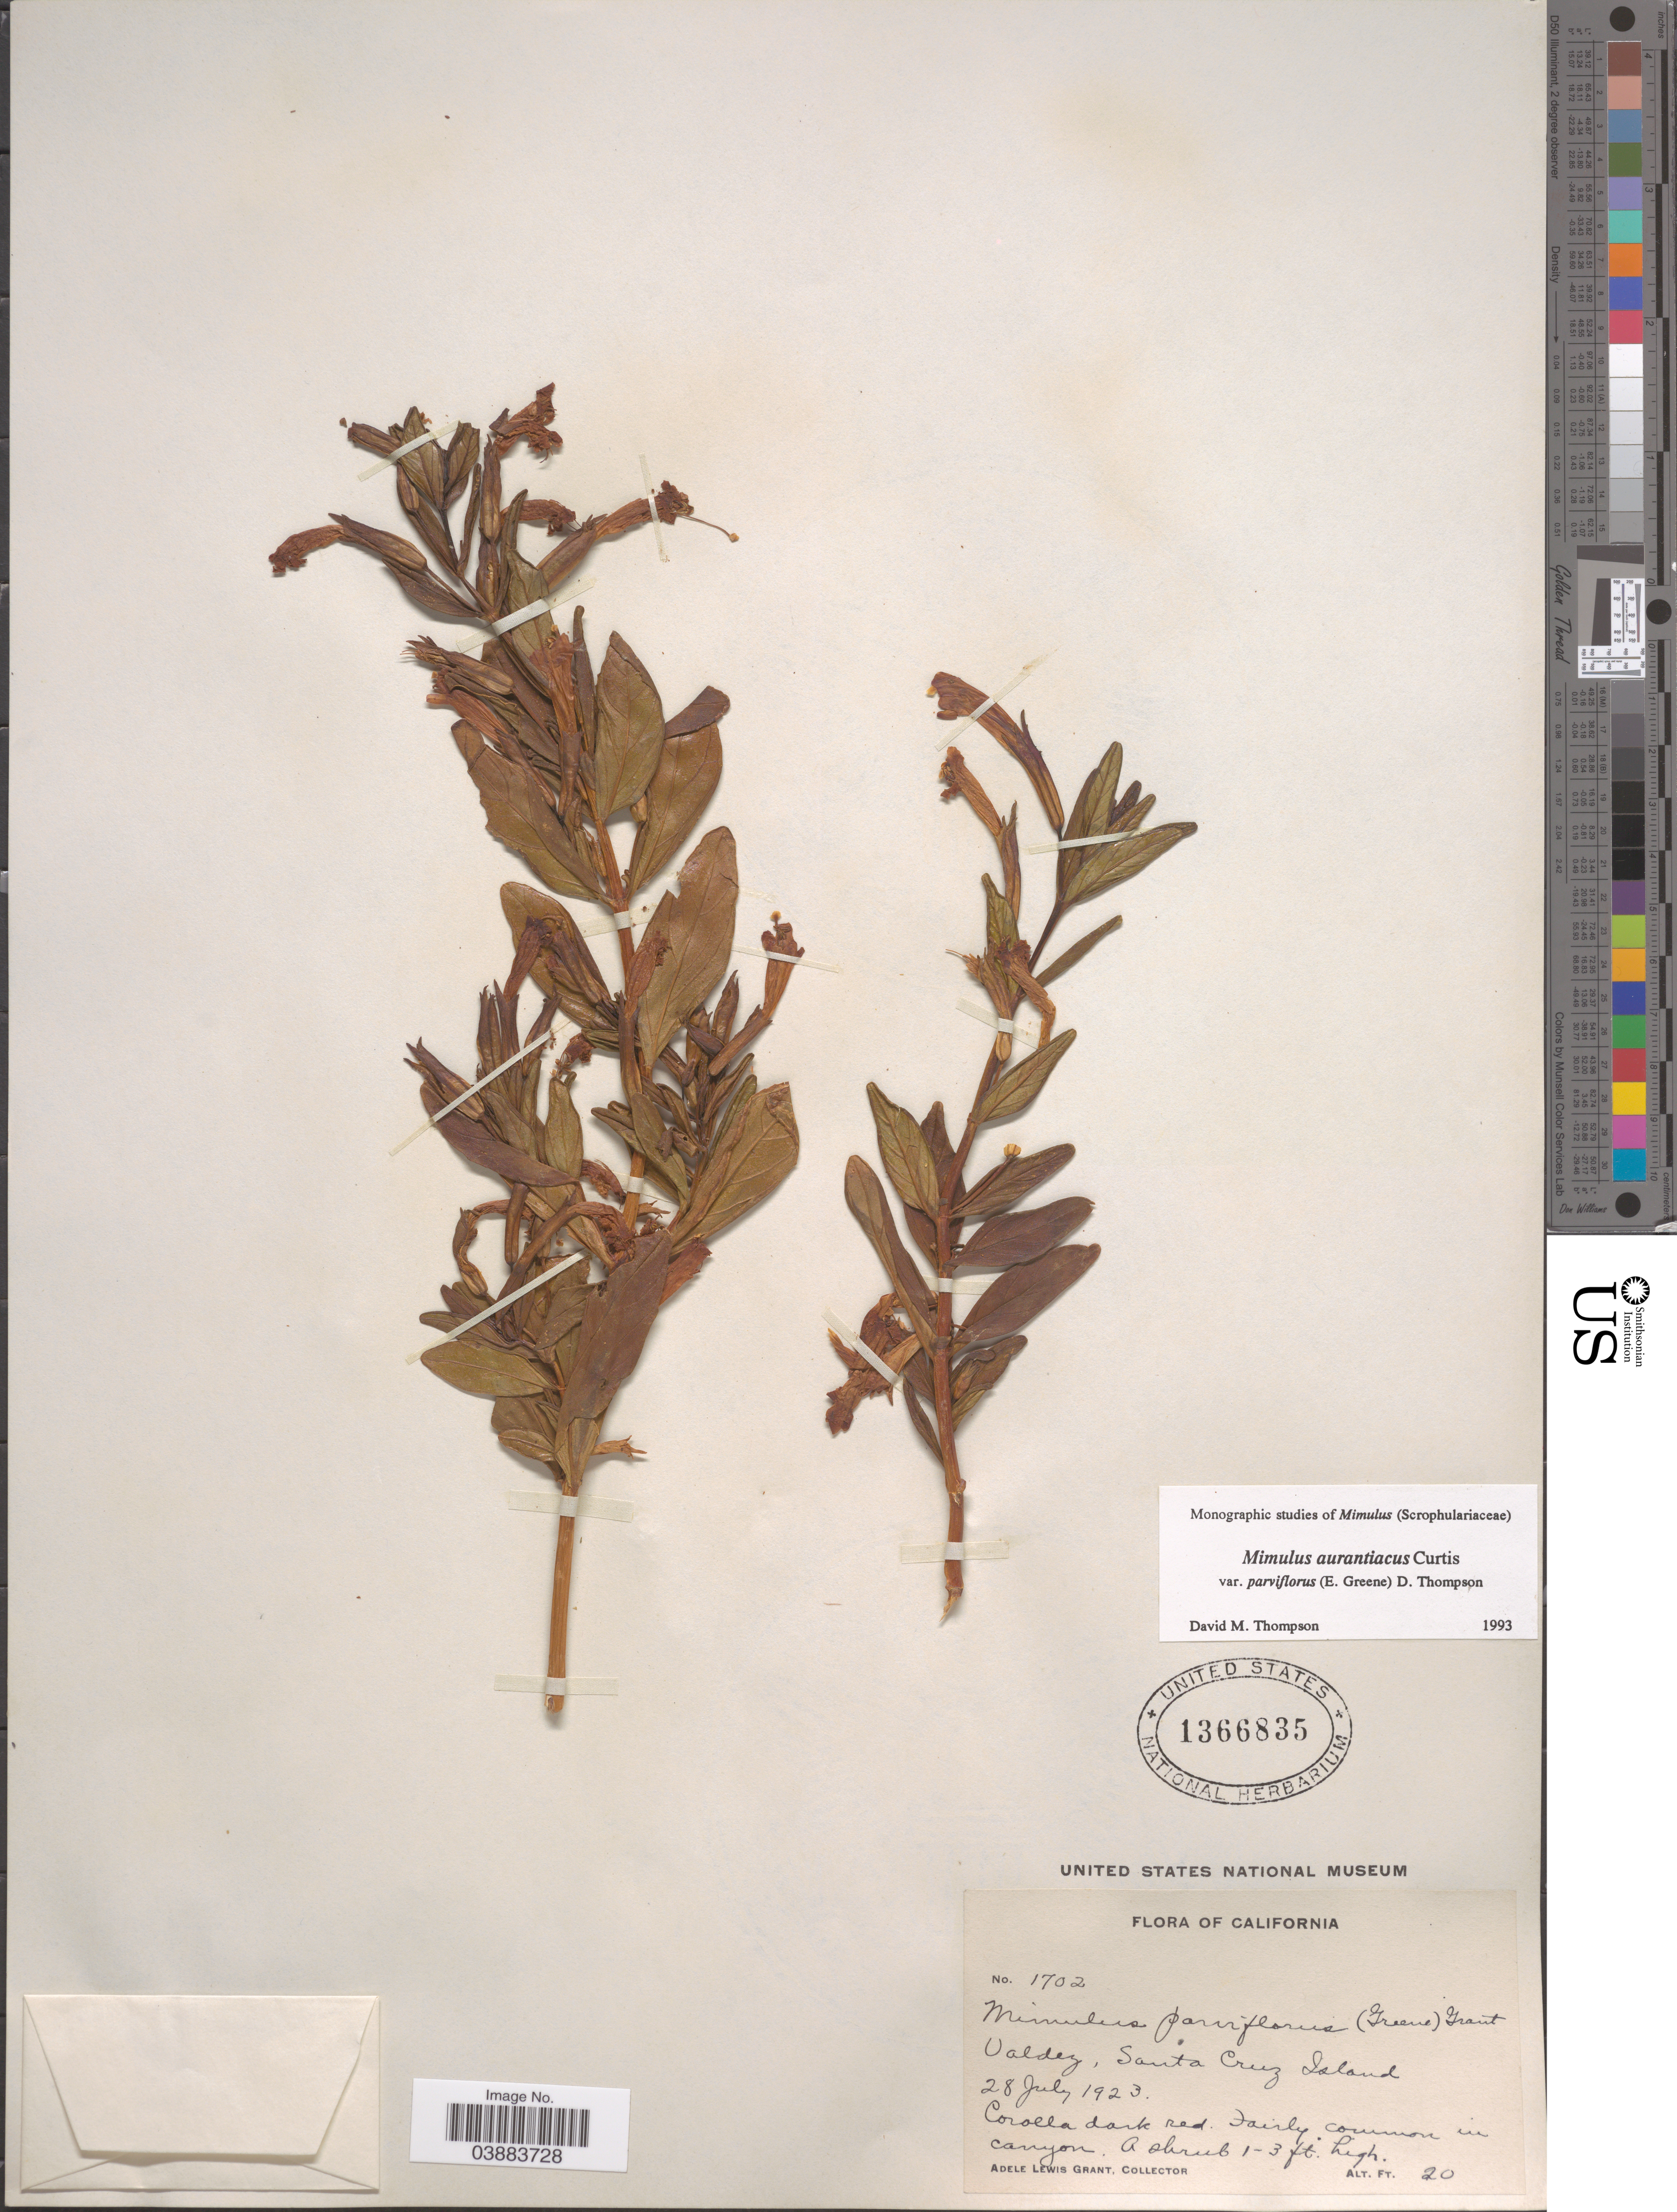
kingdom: Plantae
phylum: Tracheophyta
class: Magnoliopsida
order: Lamiales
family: Phrymaceae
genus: Diplacus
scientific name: Diplacus aurantiacus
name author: (Curtis) Jeps.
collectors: A. L. Grant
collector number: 1702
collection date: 1923-07-28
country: United States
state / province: California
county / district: Santa Barbara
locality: Valdez, Santa Cruz Island.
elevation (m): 6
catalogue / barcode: US 1366835